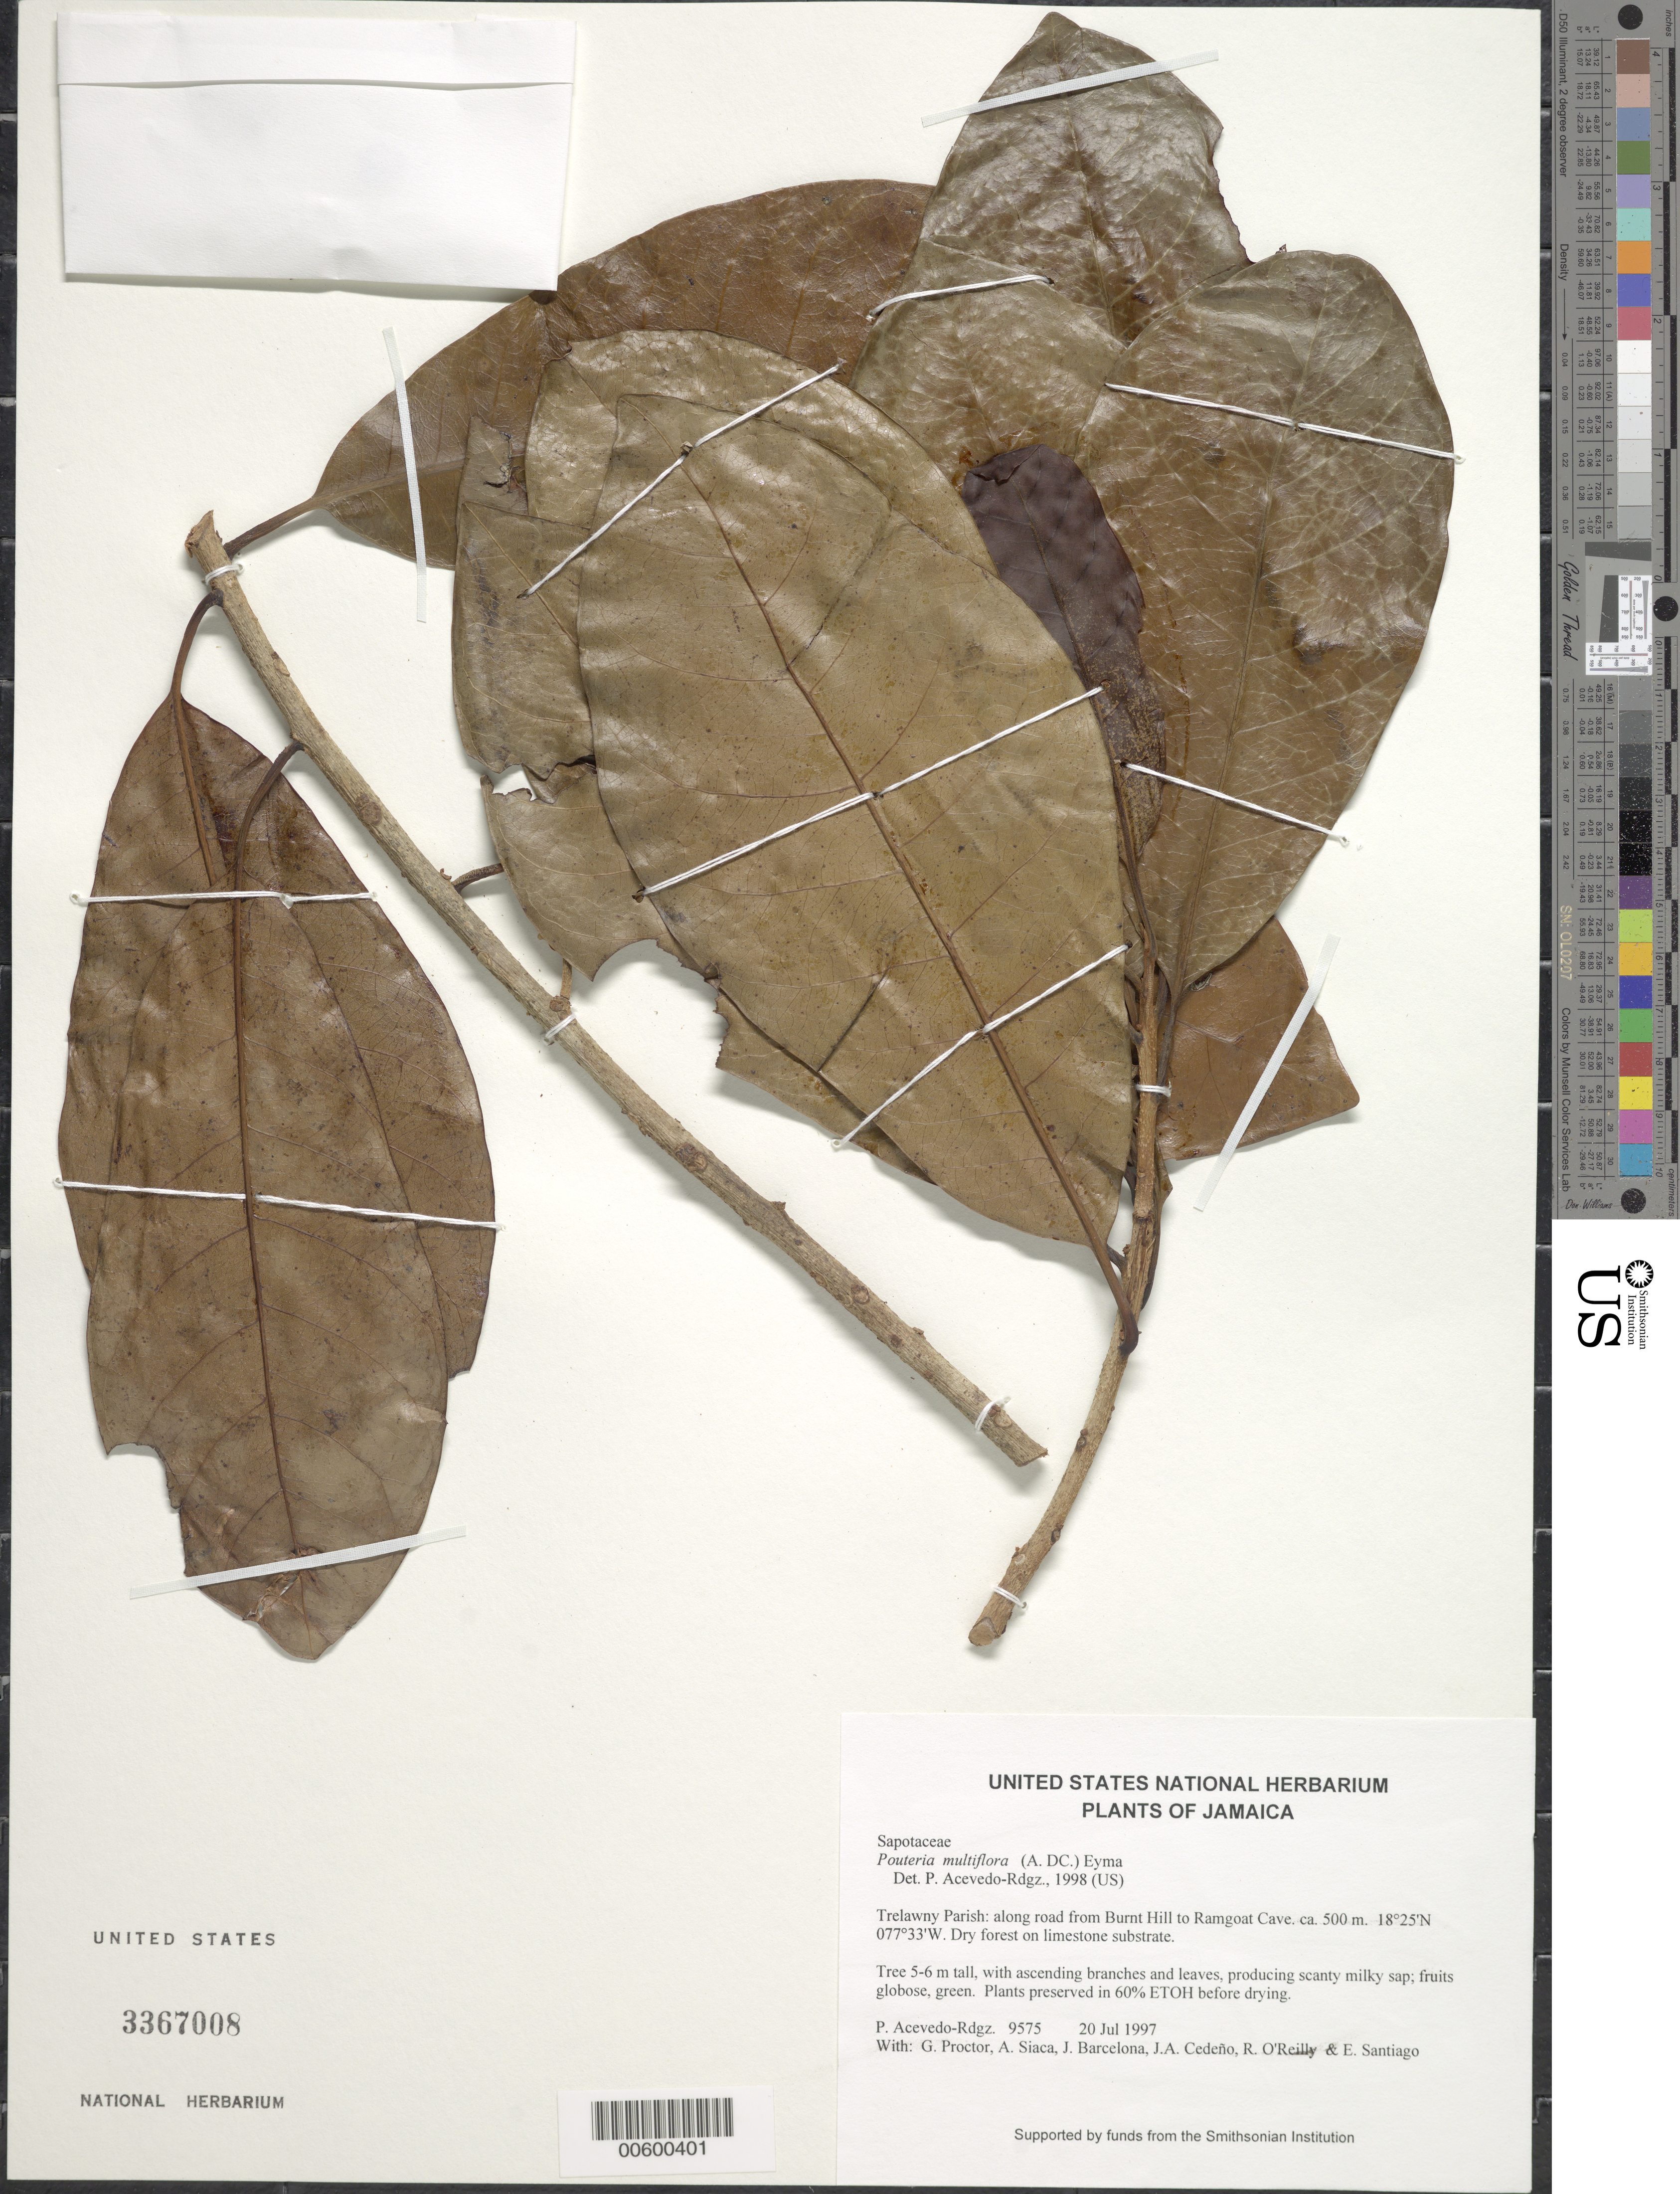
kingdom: Plantae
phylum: Tracheophyta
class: Magnoliopsida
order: Ericales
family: Sapotaceae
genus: Pouteria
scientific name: Pouteria multiflora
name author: (A. DC.) Eyma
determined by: Acevedo-Rodríguez, P., (BOT), Smithsonian Institution - National Museum of Natural History (UNITED STATES)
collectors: P. Acevedo-Rodr., G. R. Proctor, A. Siaca, J. Barcelona, J. A. Cedeño M. & R. O'Reilly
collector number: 9575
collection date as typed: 20 Jul 1997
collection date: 1997-07-20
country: Jamaica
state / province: Trelawny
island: Jamaica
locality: Trelawny Parish: along road from Burnt Hill to Ramgoat Cave.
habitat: Dry forest on limestone substrate.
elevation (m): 500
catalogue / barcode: US 3367008